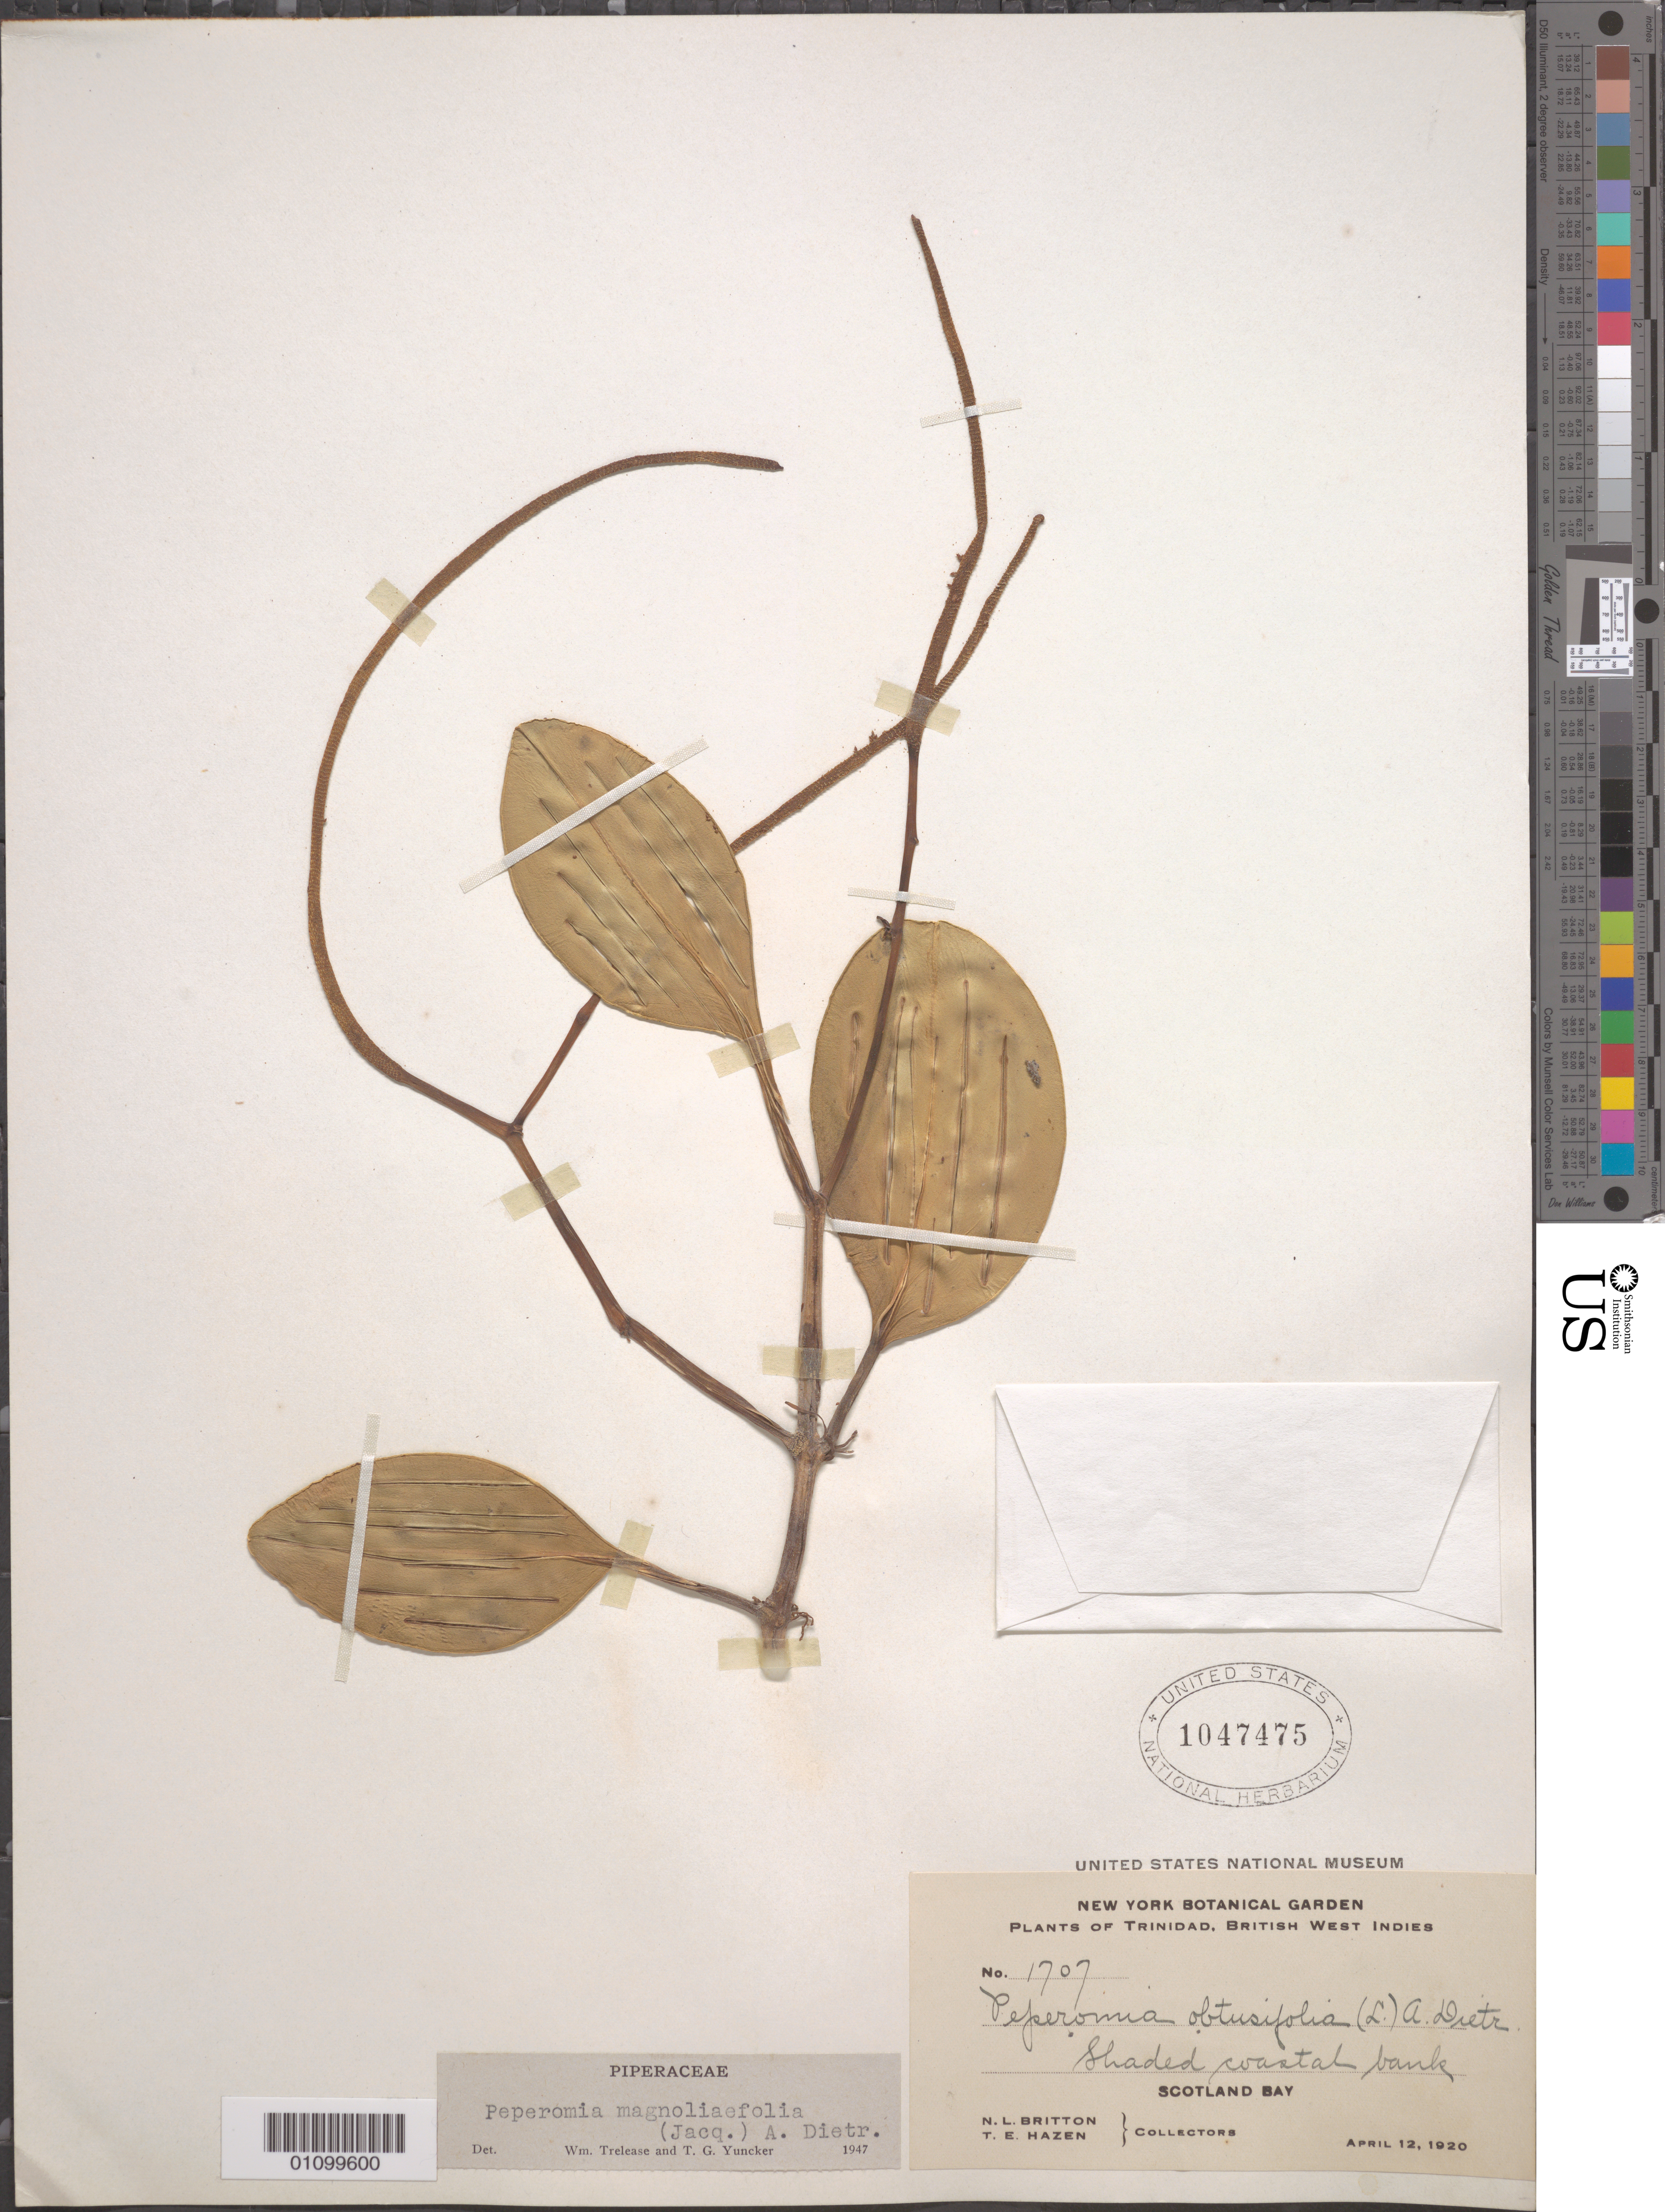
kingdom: Plantae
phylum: Tracheophyta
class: Magnoliopsida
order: Piperales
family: Piperaceae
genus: Peperomia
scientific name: Peperomia magnoliifolia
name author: (Jacq.) A. Dietr.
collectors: N. Britton & T. E. Hazen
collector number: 1707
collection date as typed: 12 Apr 1920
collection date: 1920-04-12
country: Trinidad and Tobago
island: Trinidad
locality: Scotland Bay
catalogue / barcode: US 1047475